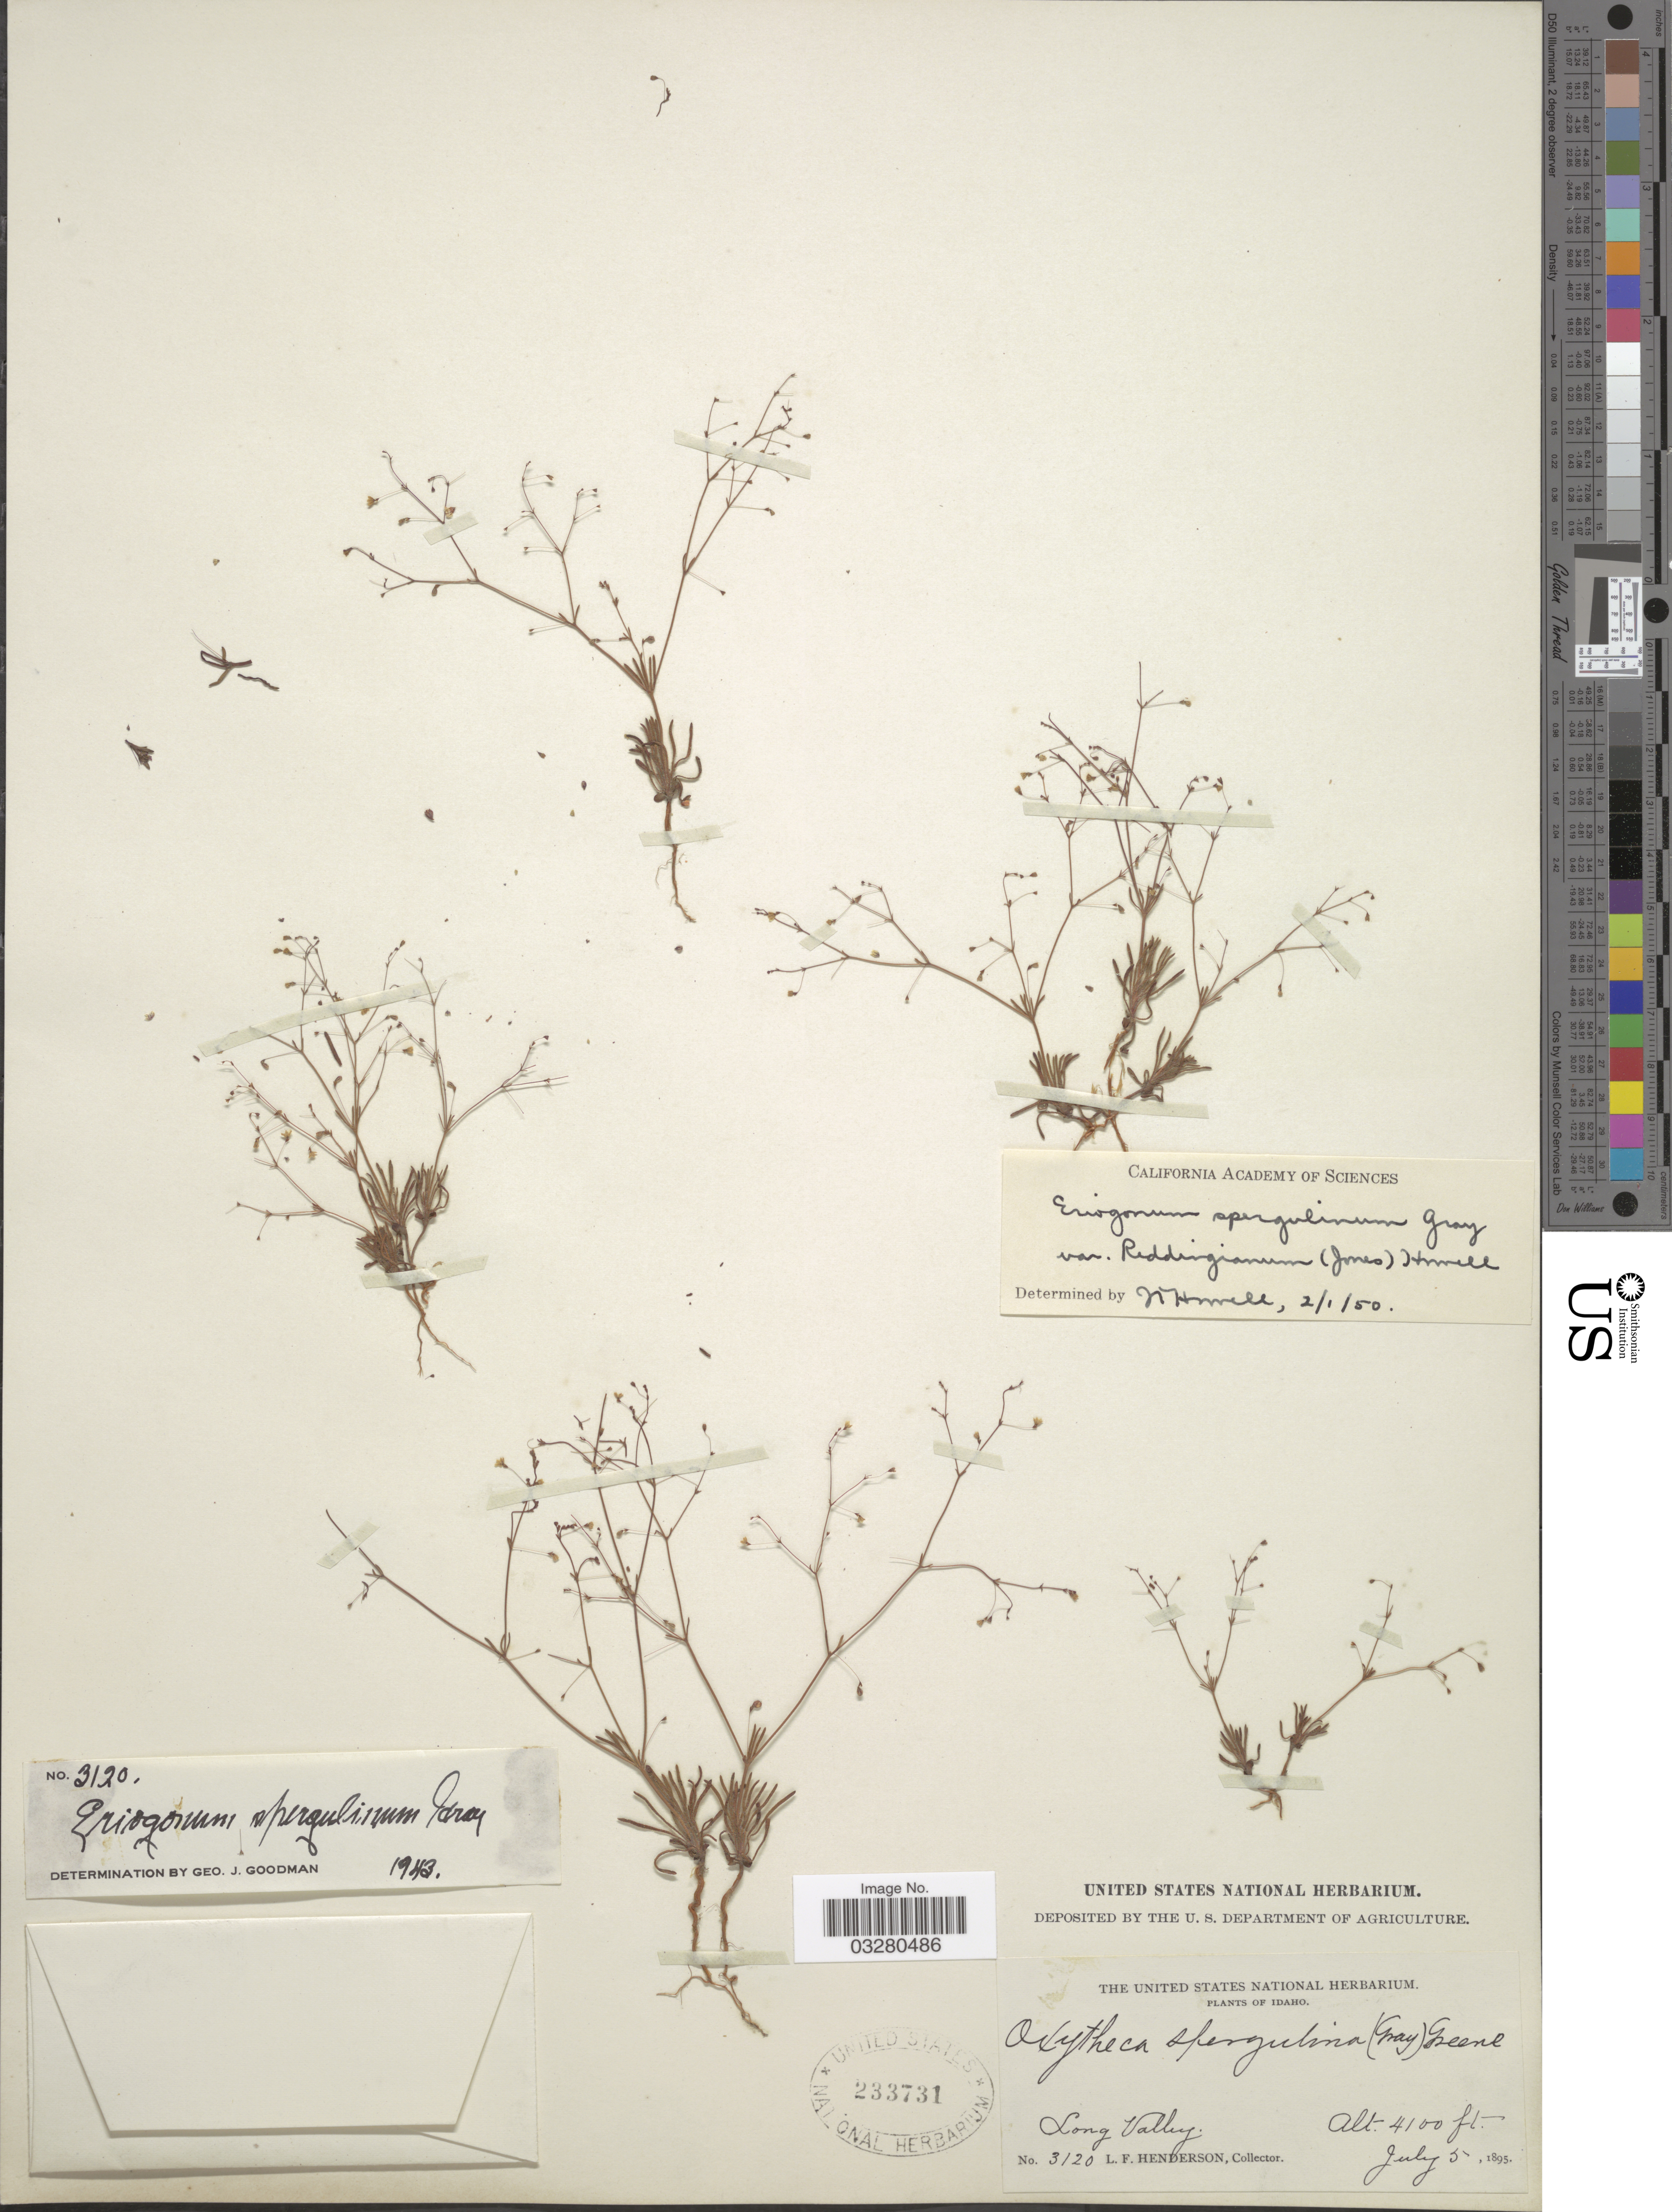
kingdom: Plantae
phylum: Tracheophyta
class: Magnoliopsida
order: Caryophyllales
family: Polygonaceae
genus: Eriogonum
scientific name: Eriogonum spergulinum var. reddingianum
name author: (M.E. Jones) J.T. Howell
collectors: L. Henderson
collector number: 3120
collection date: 1895-07-05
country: United States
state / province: Idaho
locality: Long Valley.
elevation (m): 1250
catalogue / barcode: US 233731